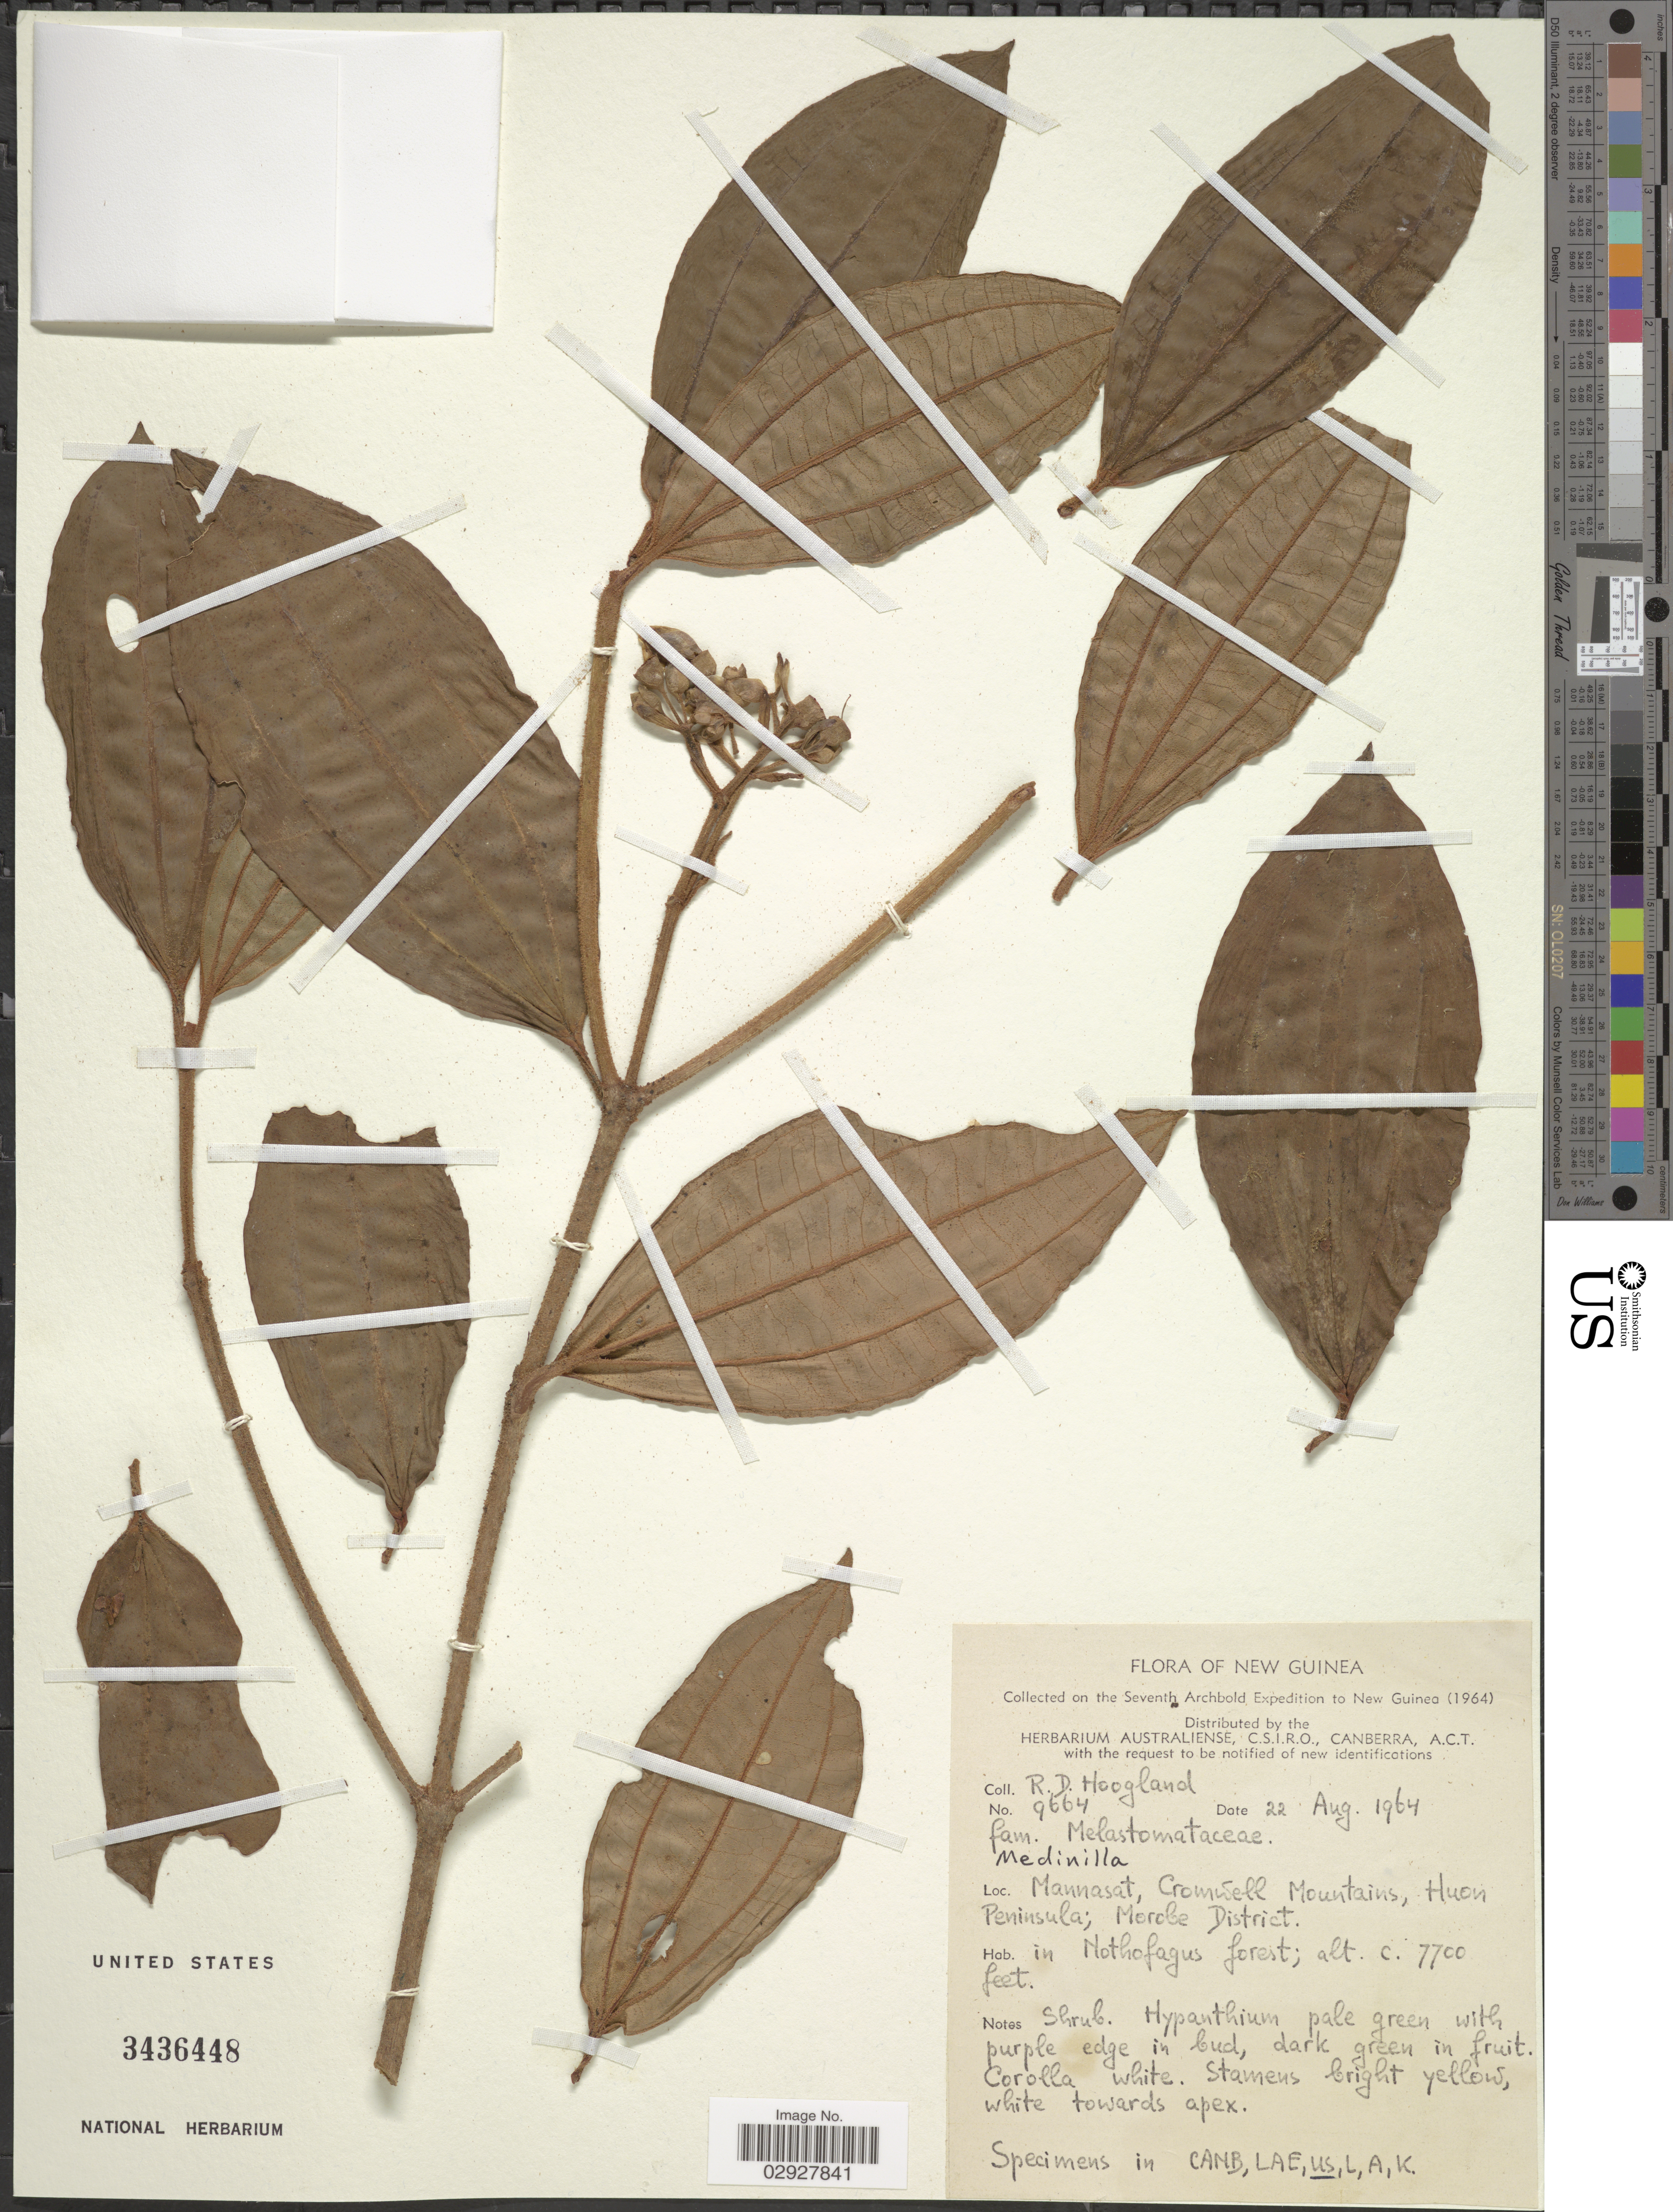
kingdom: Plantae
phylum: Tracheophyta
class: Magnoliopsida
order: Myrtales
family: Melastomataceae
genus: Medinilla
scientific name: Medinilla sp.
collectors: R. D. Hoogland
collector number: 9664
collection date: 1964-08-22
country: Papua New Guinea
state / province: Morobe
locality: New Guinea. Mannasat, Cromwell Mountains, Huon Peninsula; Morbe District.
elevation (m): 2347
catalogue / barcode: US 3436448